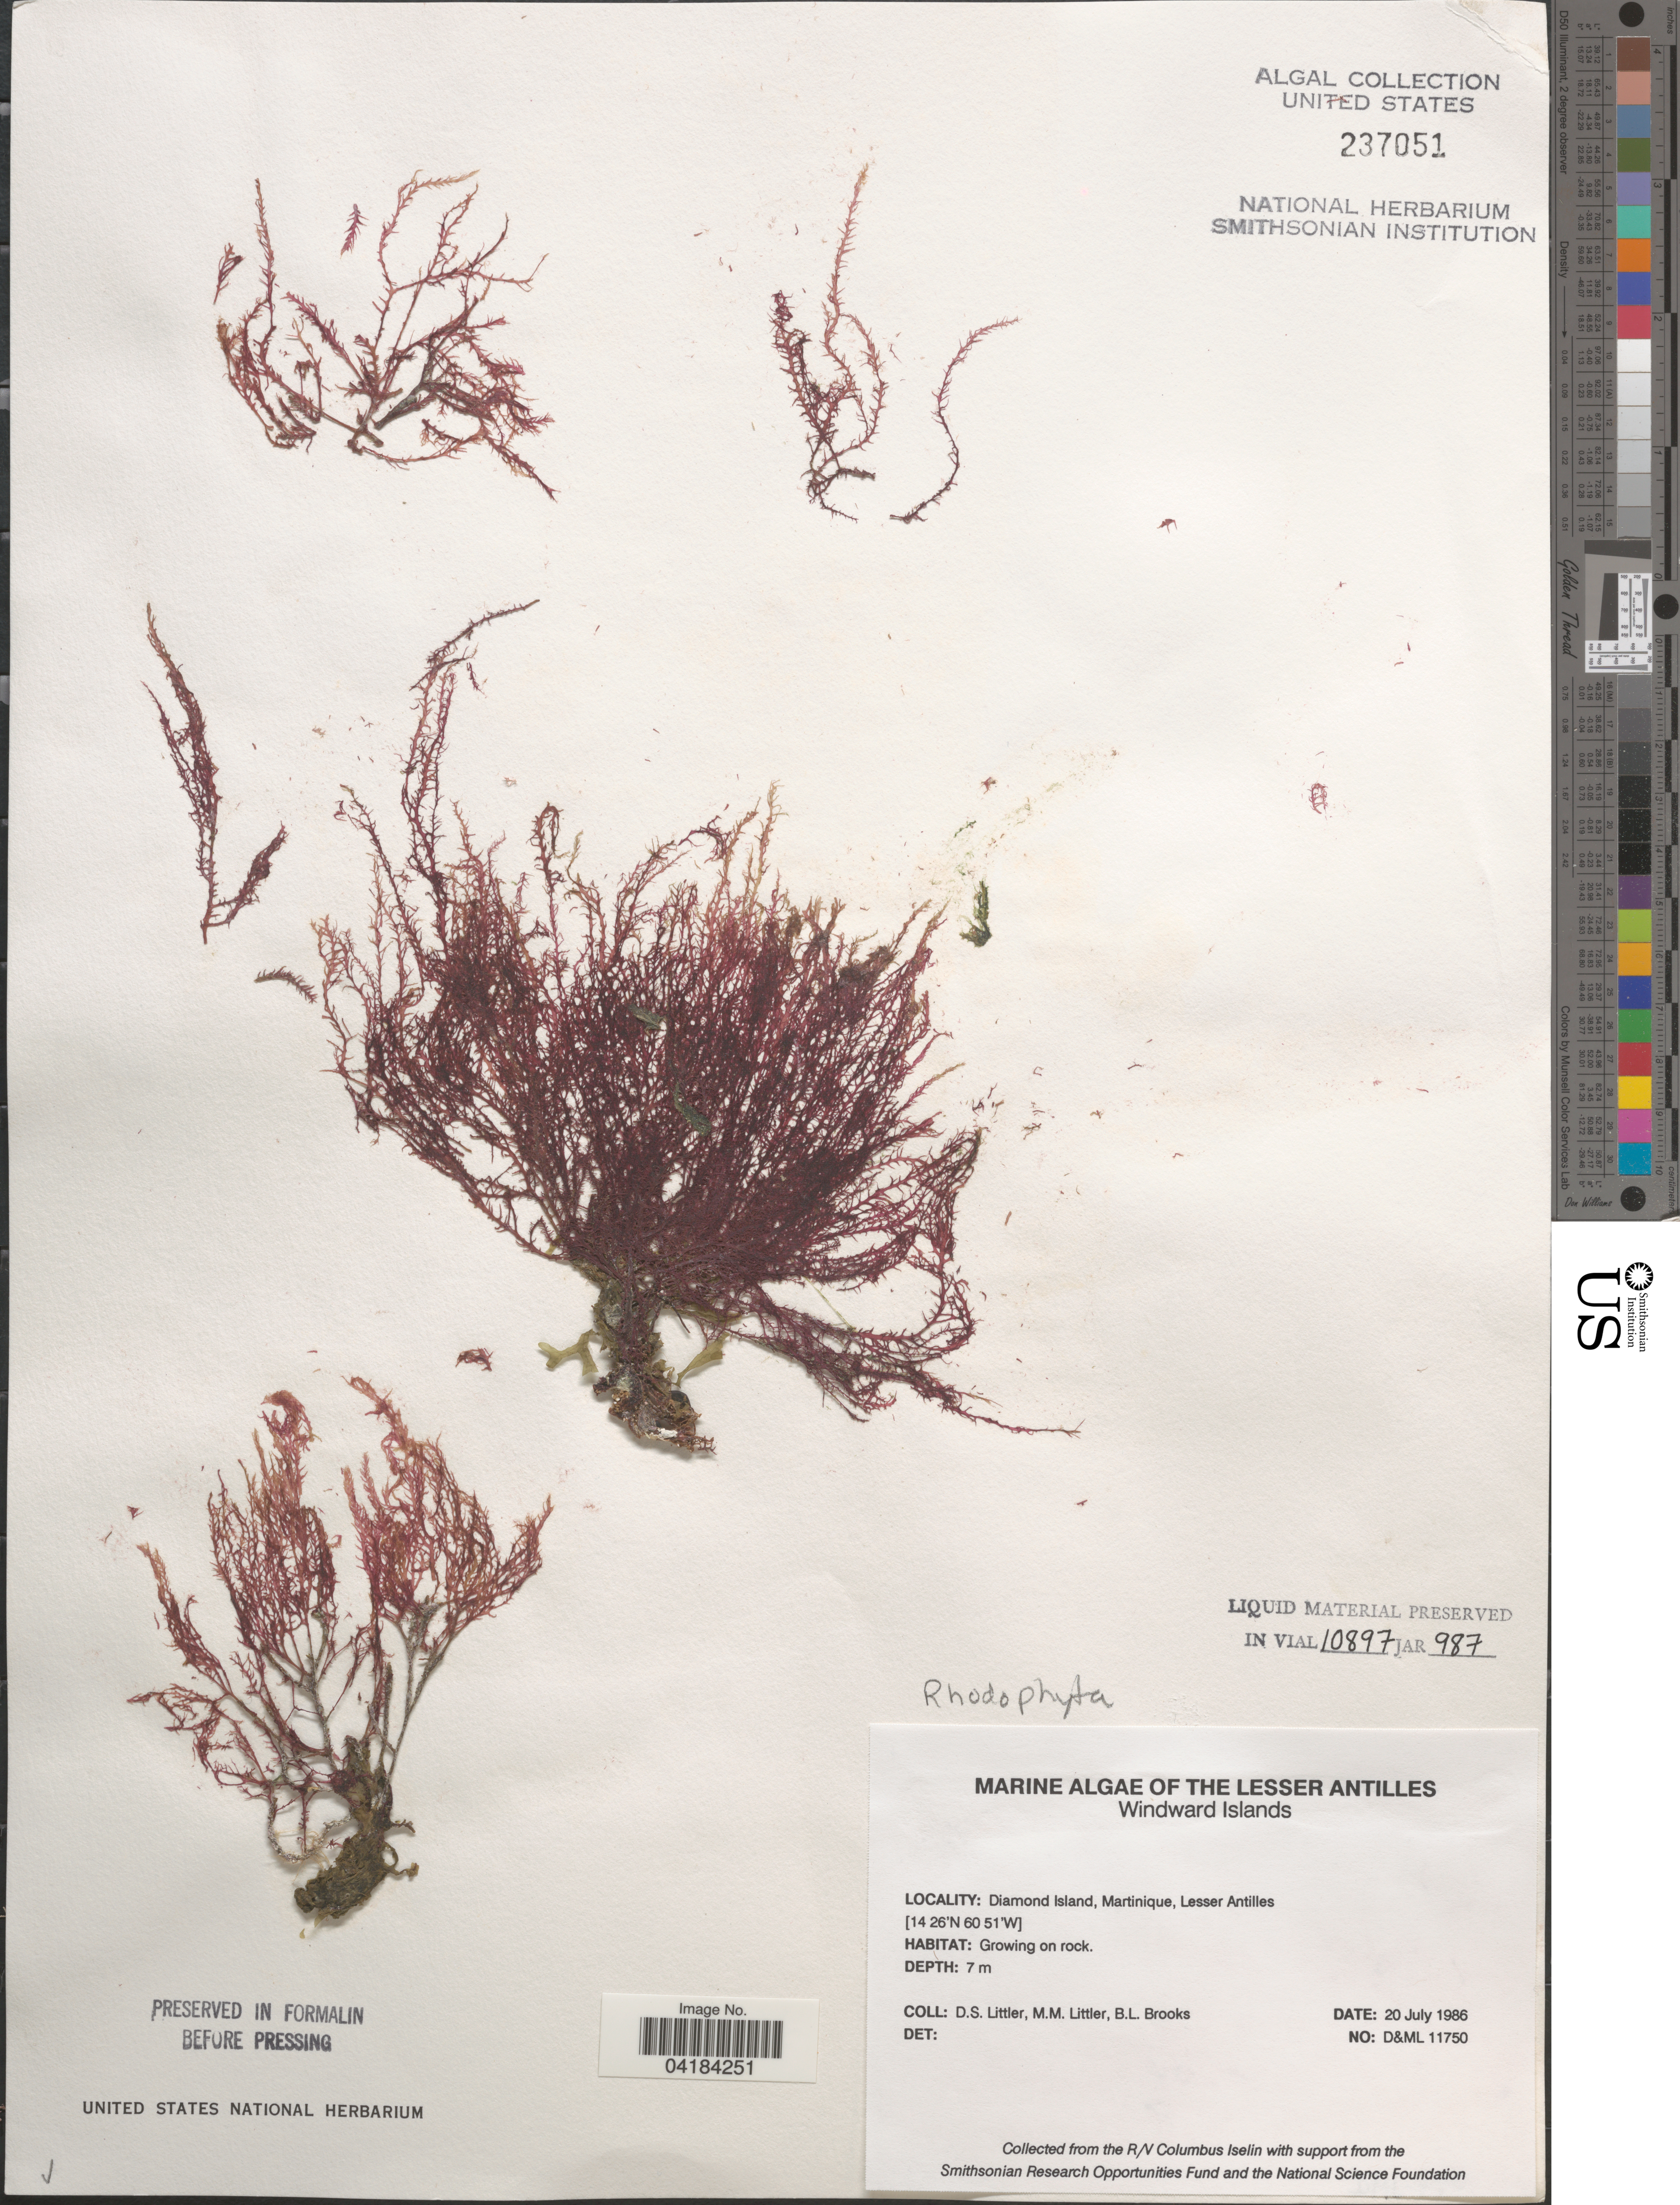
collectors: D. S. Littler & B. Brooks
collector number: D&ML11750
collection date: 1986-07-20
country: Martinique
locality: The Lesser Antilles. Windward Islands. Diamond Island.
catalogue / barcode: US 237051